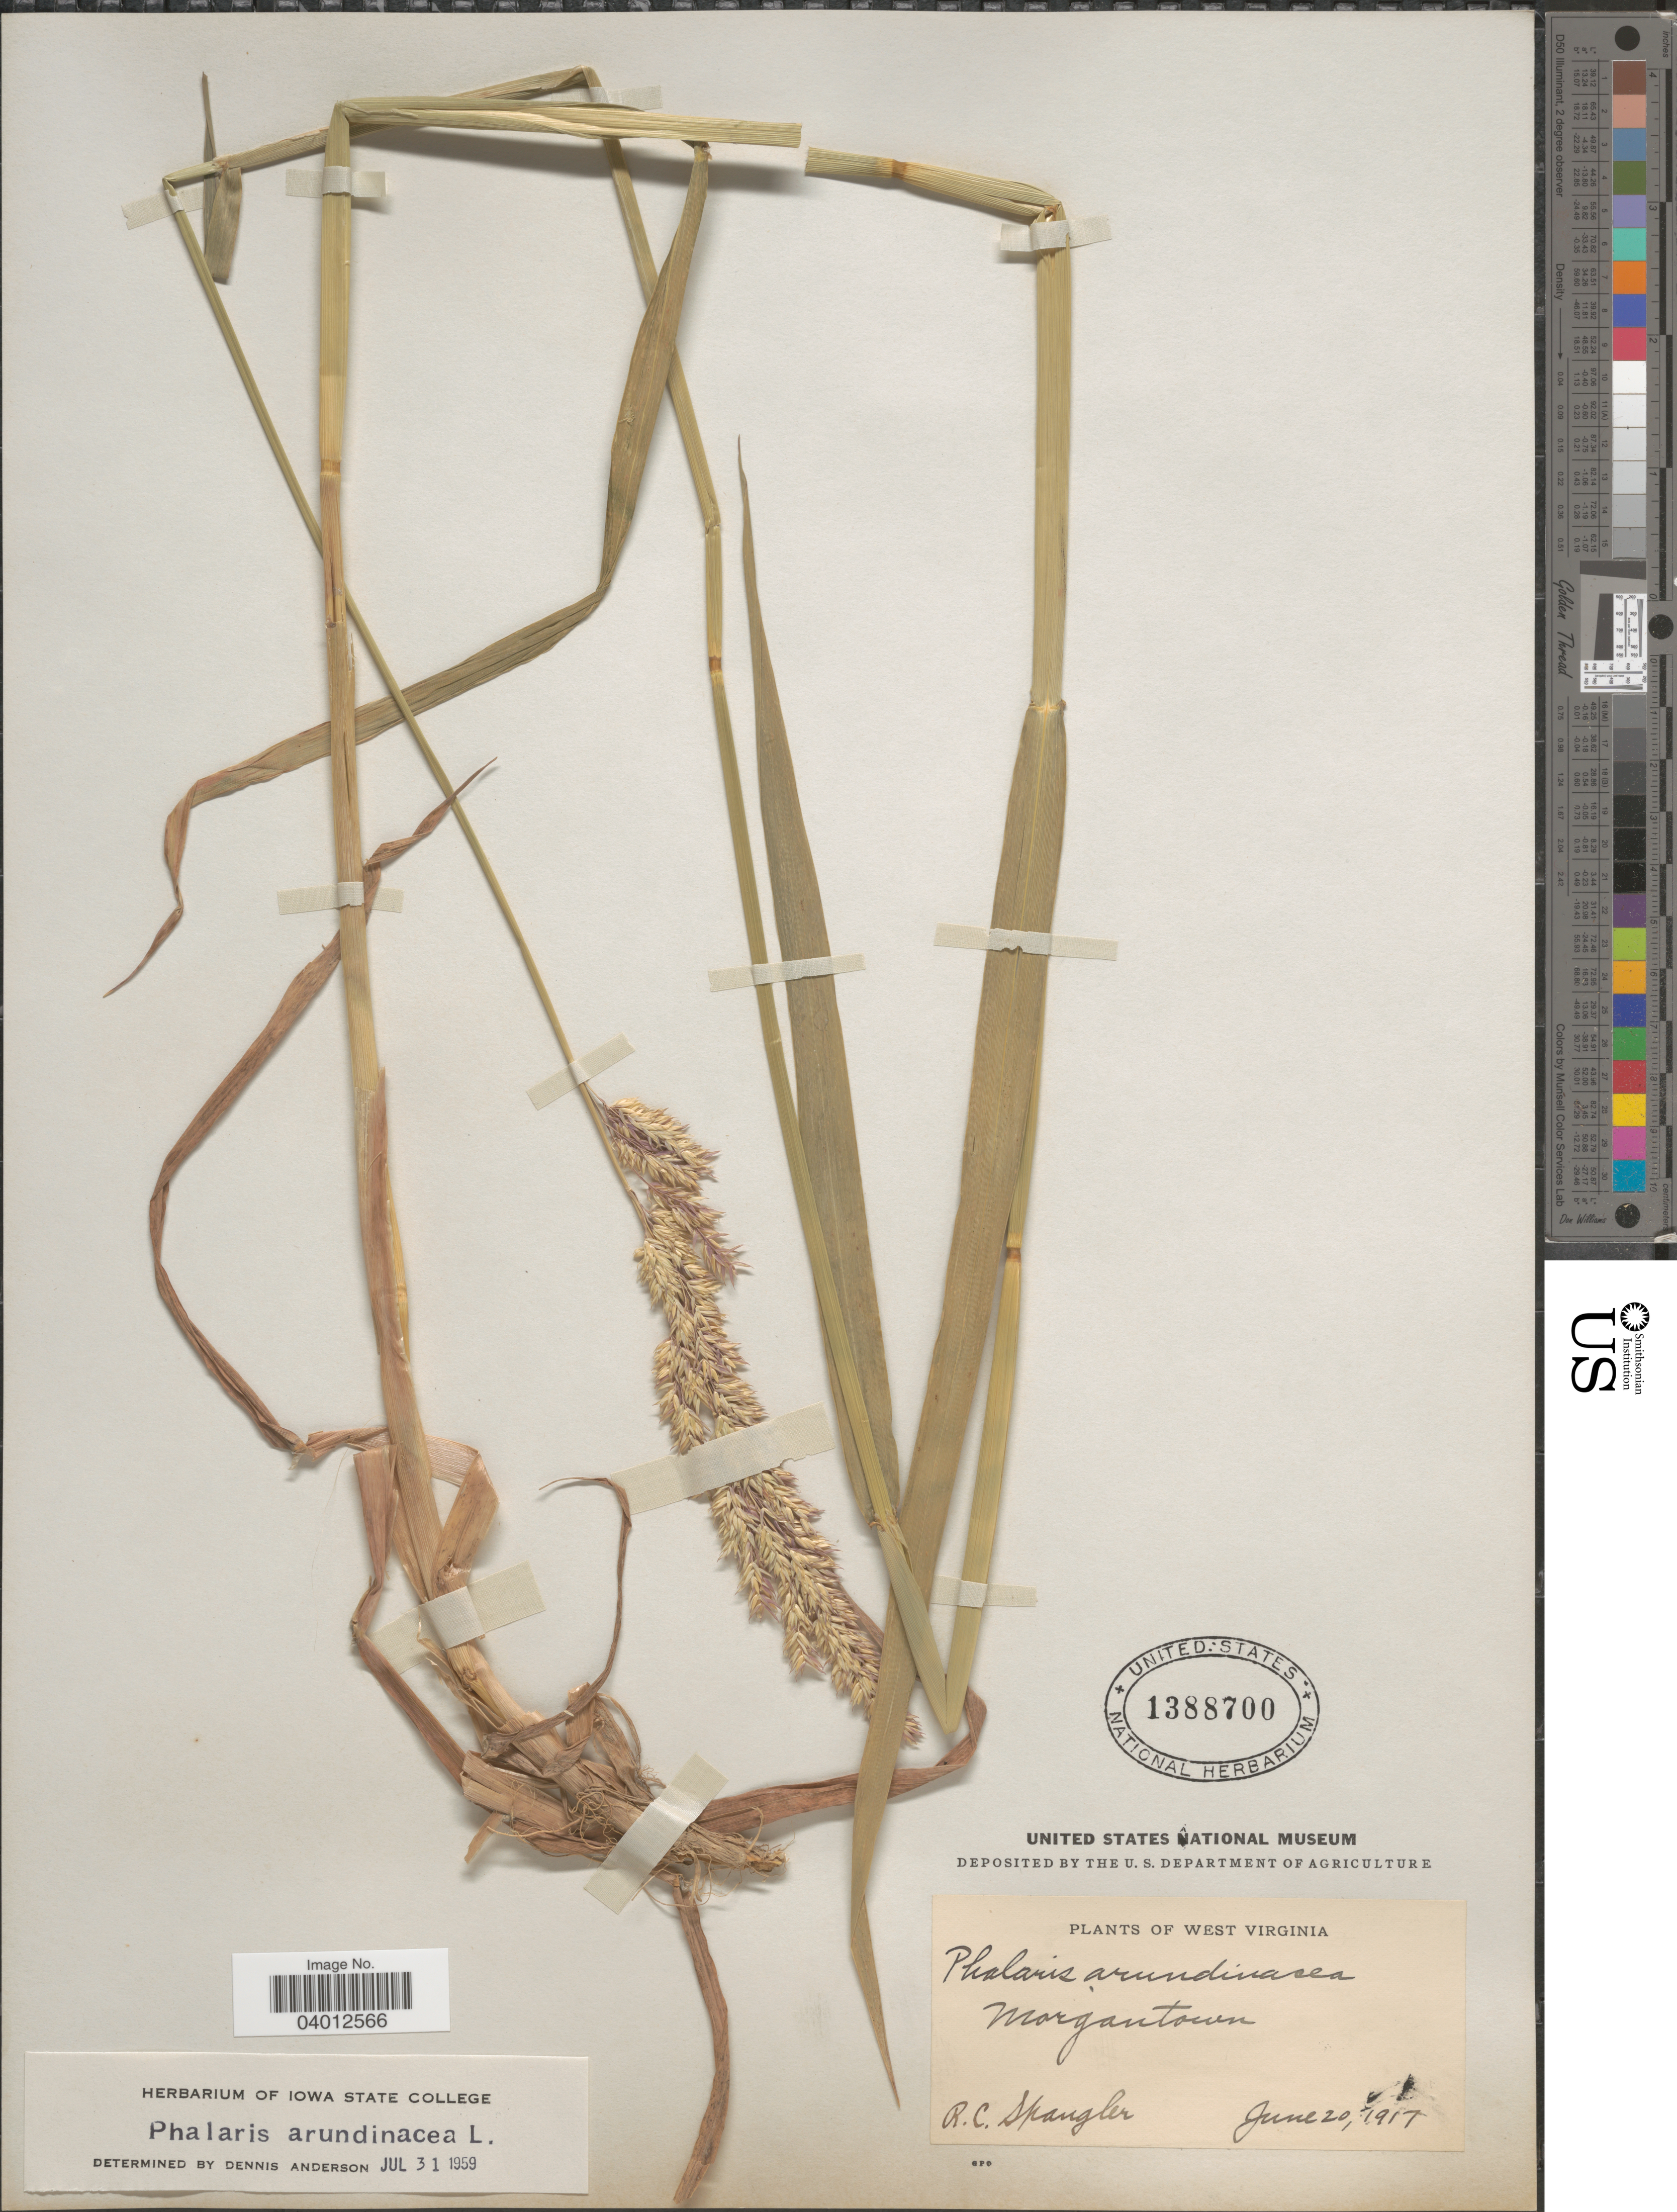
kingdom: Plantae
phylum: Tracheophyta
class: Liliopsida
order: Poales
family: Poaceae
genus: Phalaris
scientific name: Phalaris arundinacea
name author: L.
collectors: R. Spangler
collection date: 1917-06-20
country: United States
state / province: West Virginia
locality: Morgantown.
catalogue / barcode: US 1388700